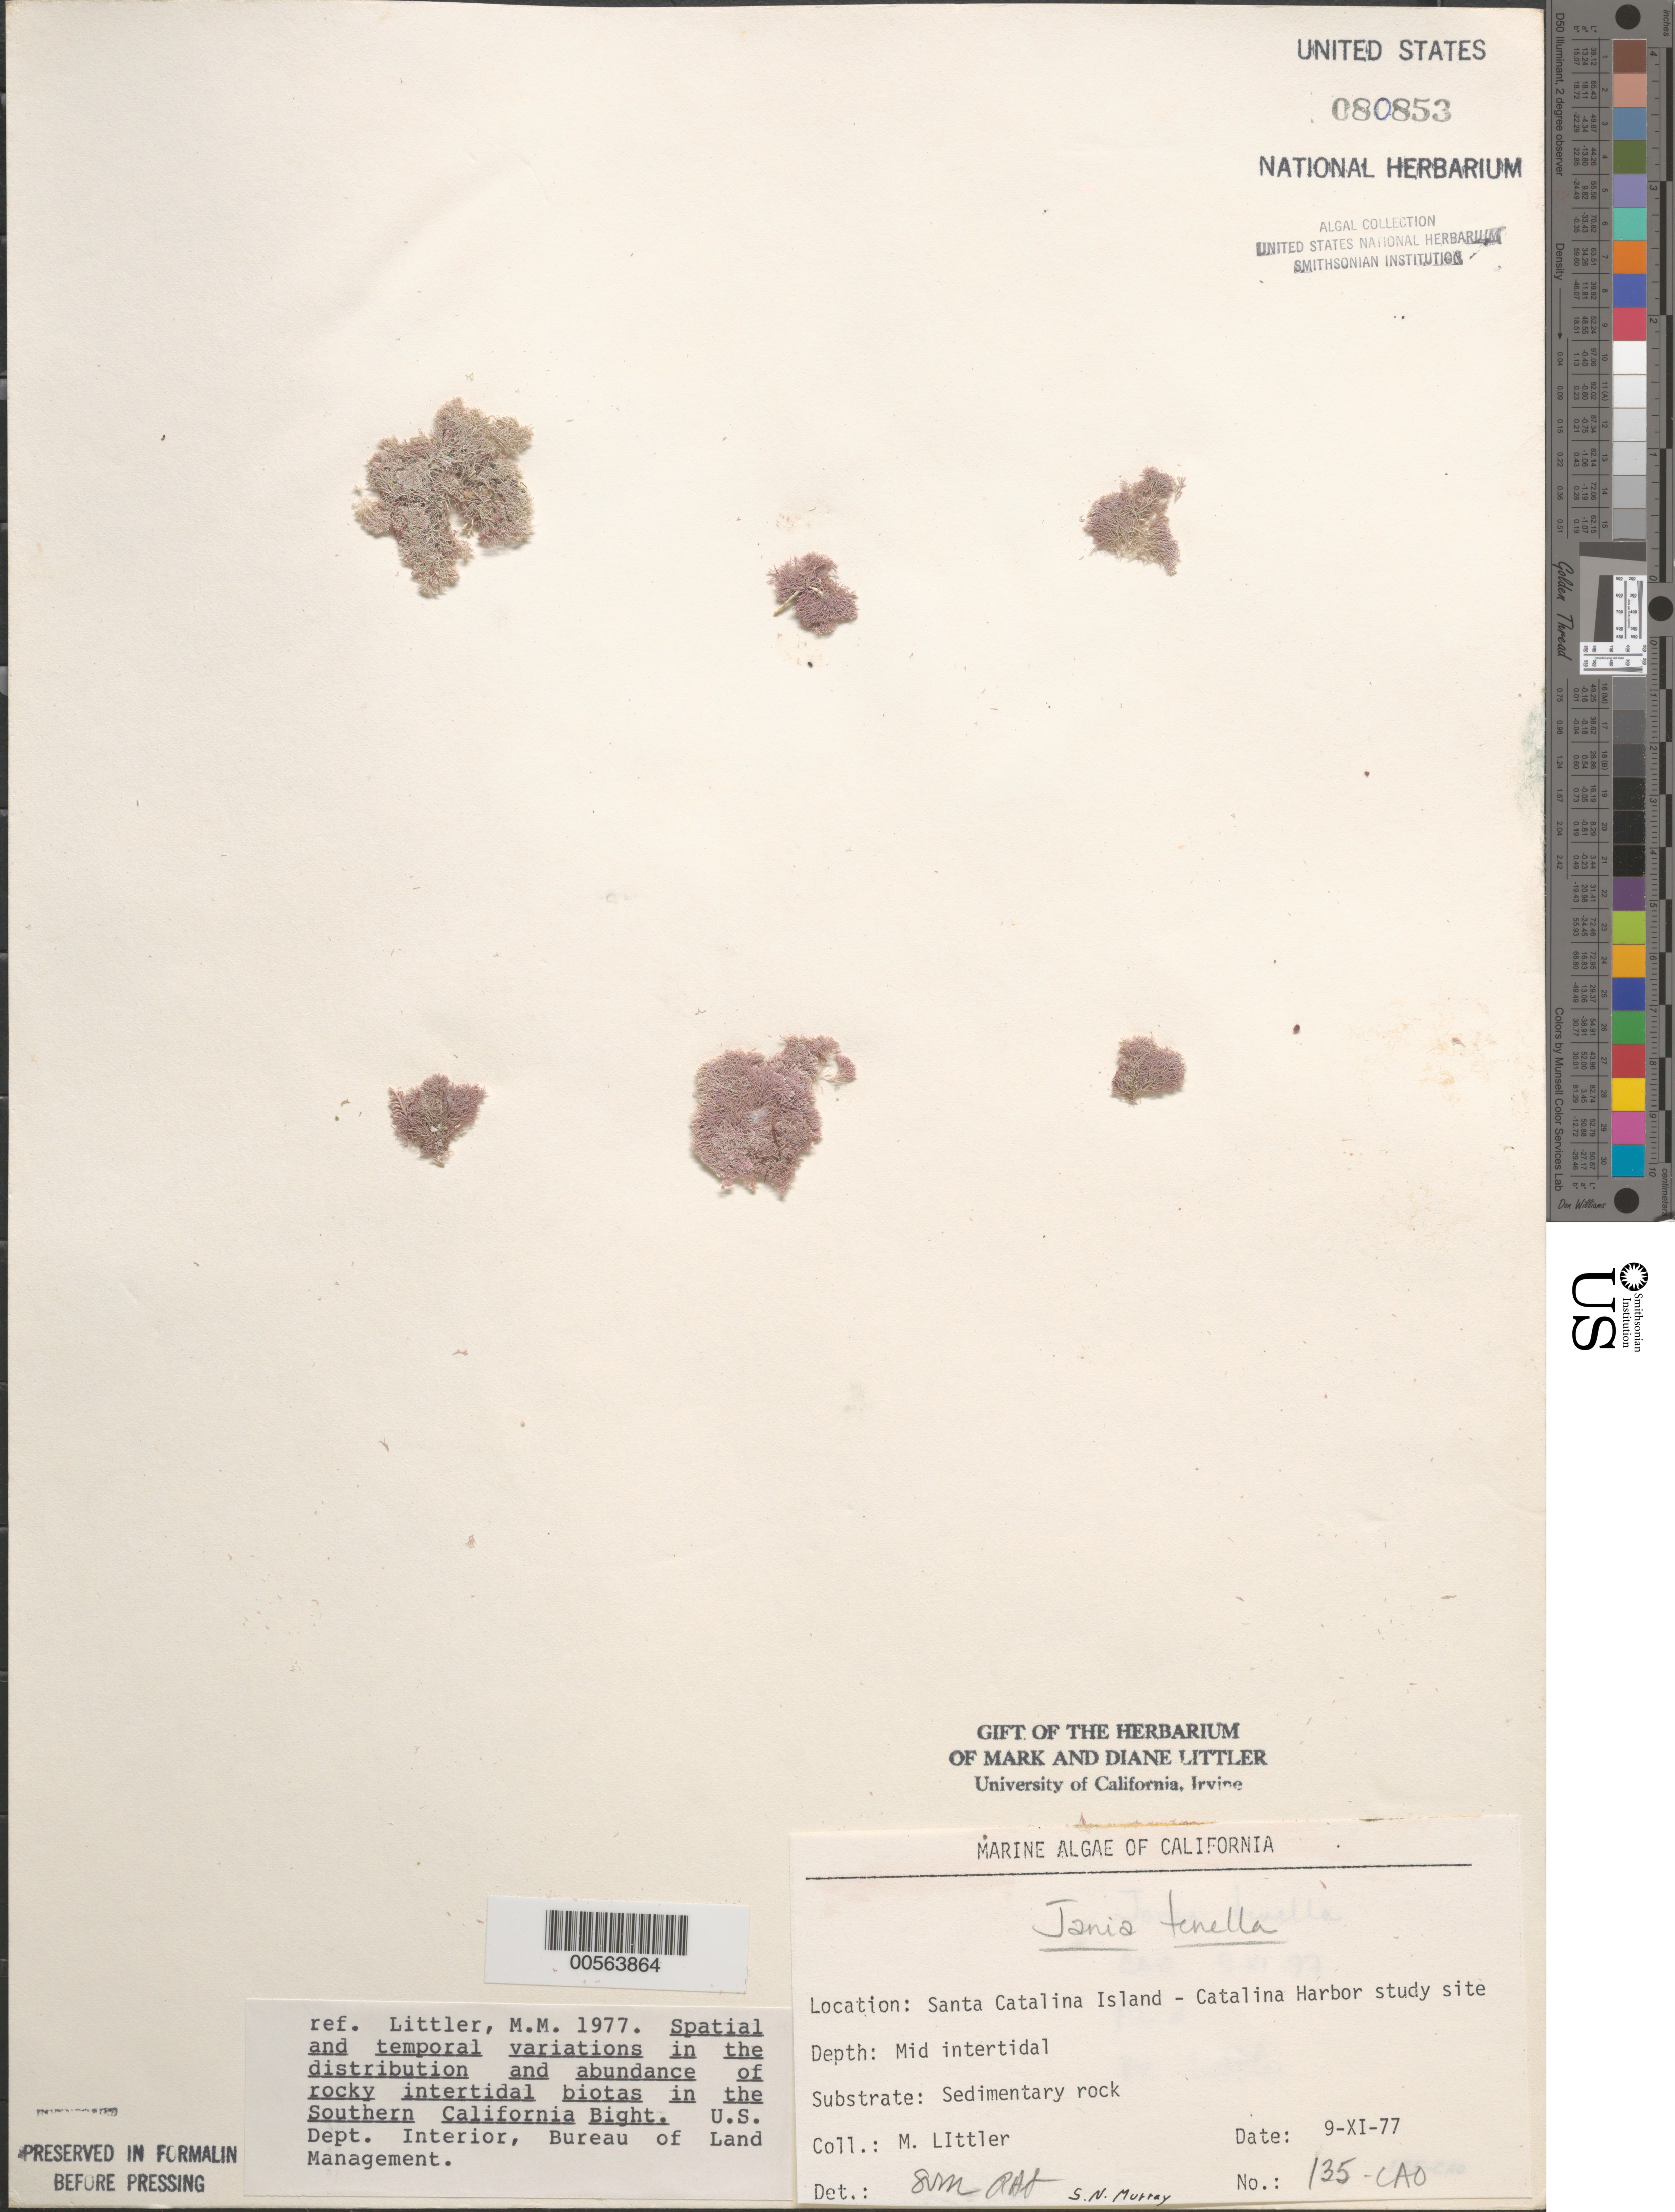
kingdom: Plantae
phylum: Rhodophyta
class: Florideophyceae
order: Corallinales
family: Corallinaceae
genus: Jania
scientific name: Jania tenella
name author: (Kütz.) Grunow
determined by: Sims, Robert H.; Murray, S. N.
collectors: M. M. Littler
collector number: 135-cao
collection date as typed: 07 Nov 1977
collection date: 1977-11-07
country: United States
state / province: California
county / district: Los Angeles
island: Santa Catalina Island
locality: West side of Catalina Harbor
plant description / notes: BLM-SOCALBIGHT Rocky Intertidal Survey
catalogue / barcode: US 80853